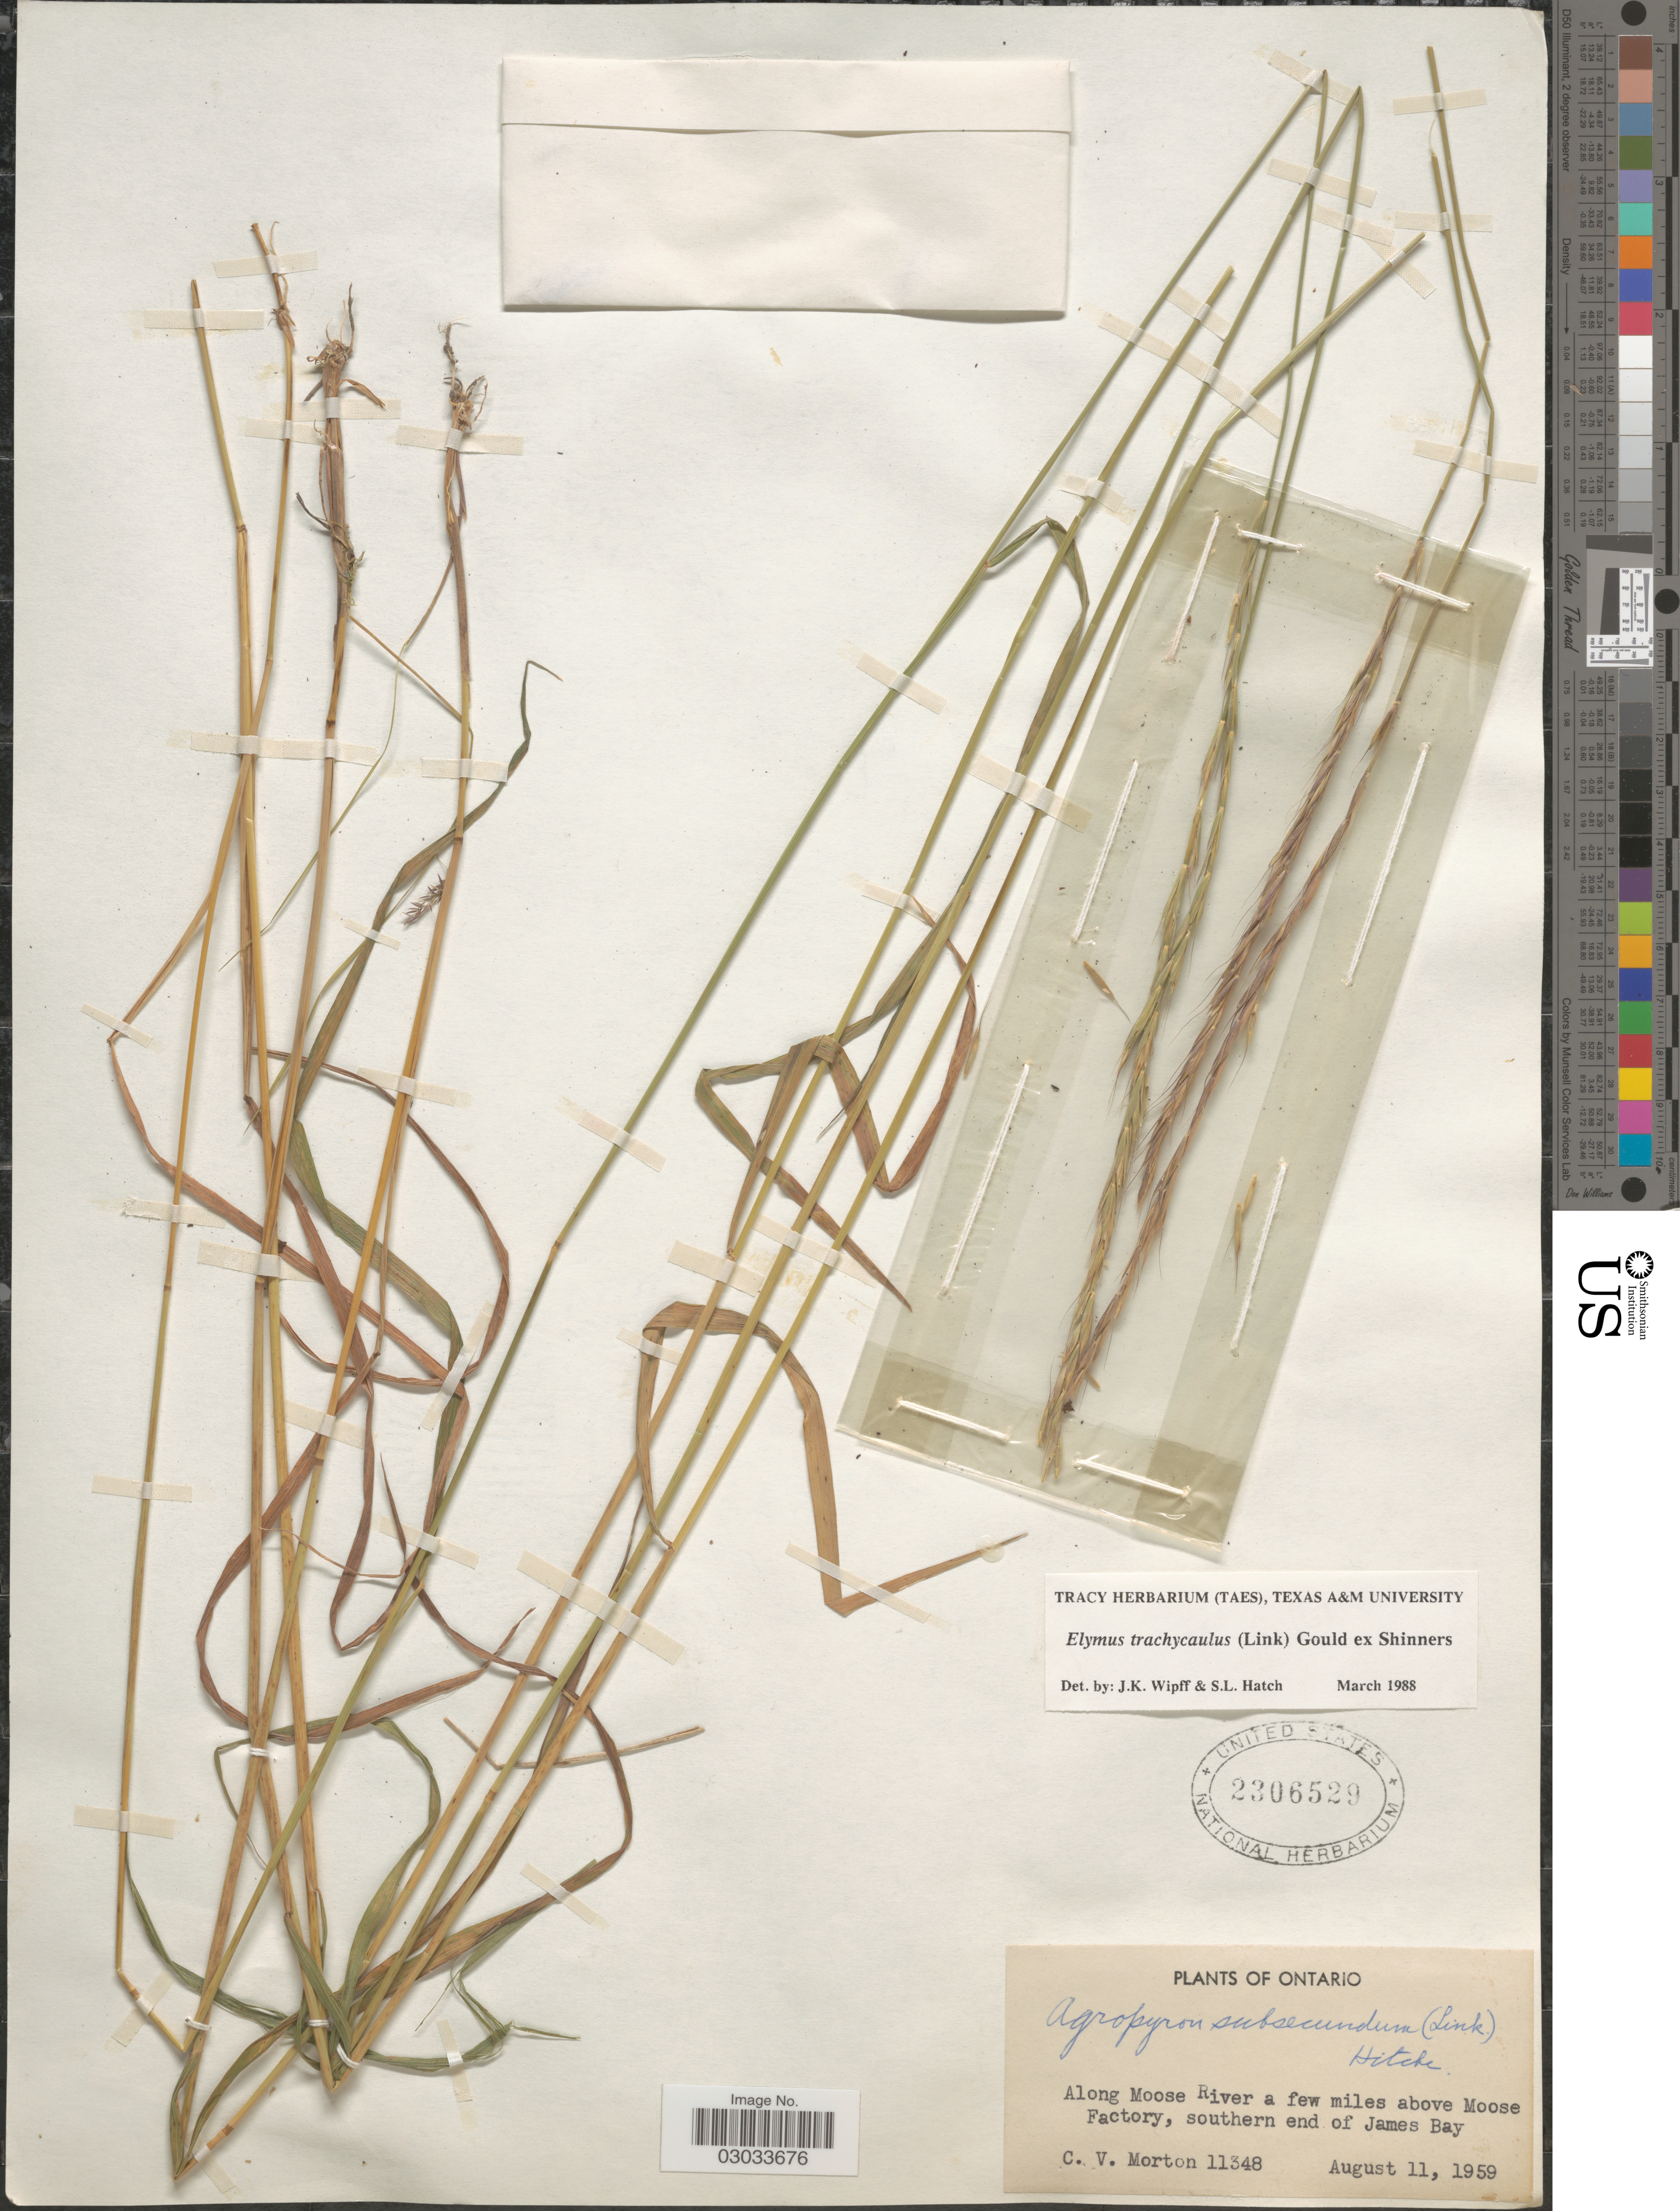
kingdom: Plantae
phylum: Tracheophyta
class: Liliopsida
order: Poales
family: Poaceae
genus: Elymus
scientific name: Elymus trachycaulus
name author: (Link) Gould ex Shinners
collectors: C. V. Morton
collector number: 11348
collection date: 1959-08-11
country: Canada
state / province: Ontario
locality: Along Moose River a few miles above Moose Factory, southern end of James Bay.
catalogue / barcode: US 2306529